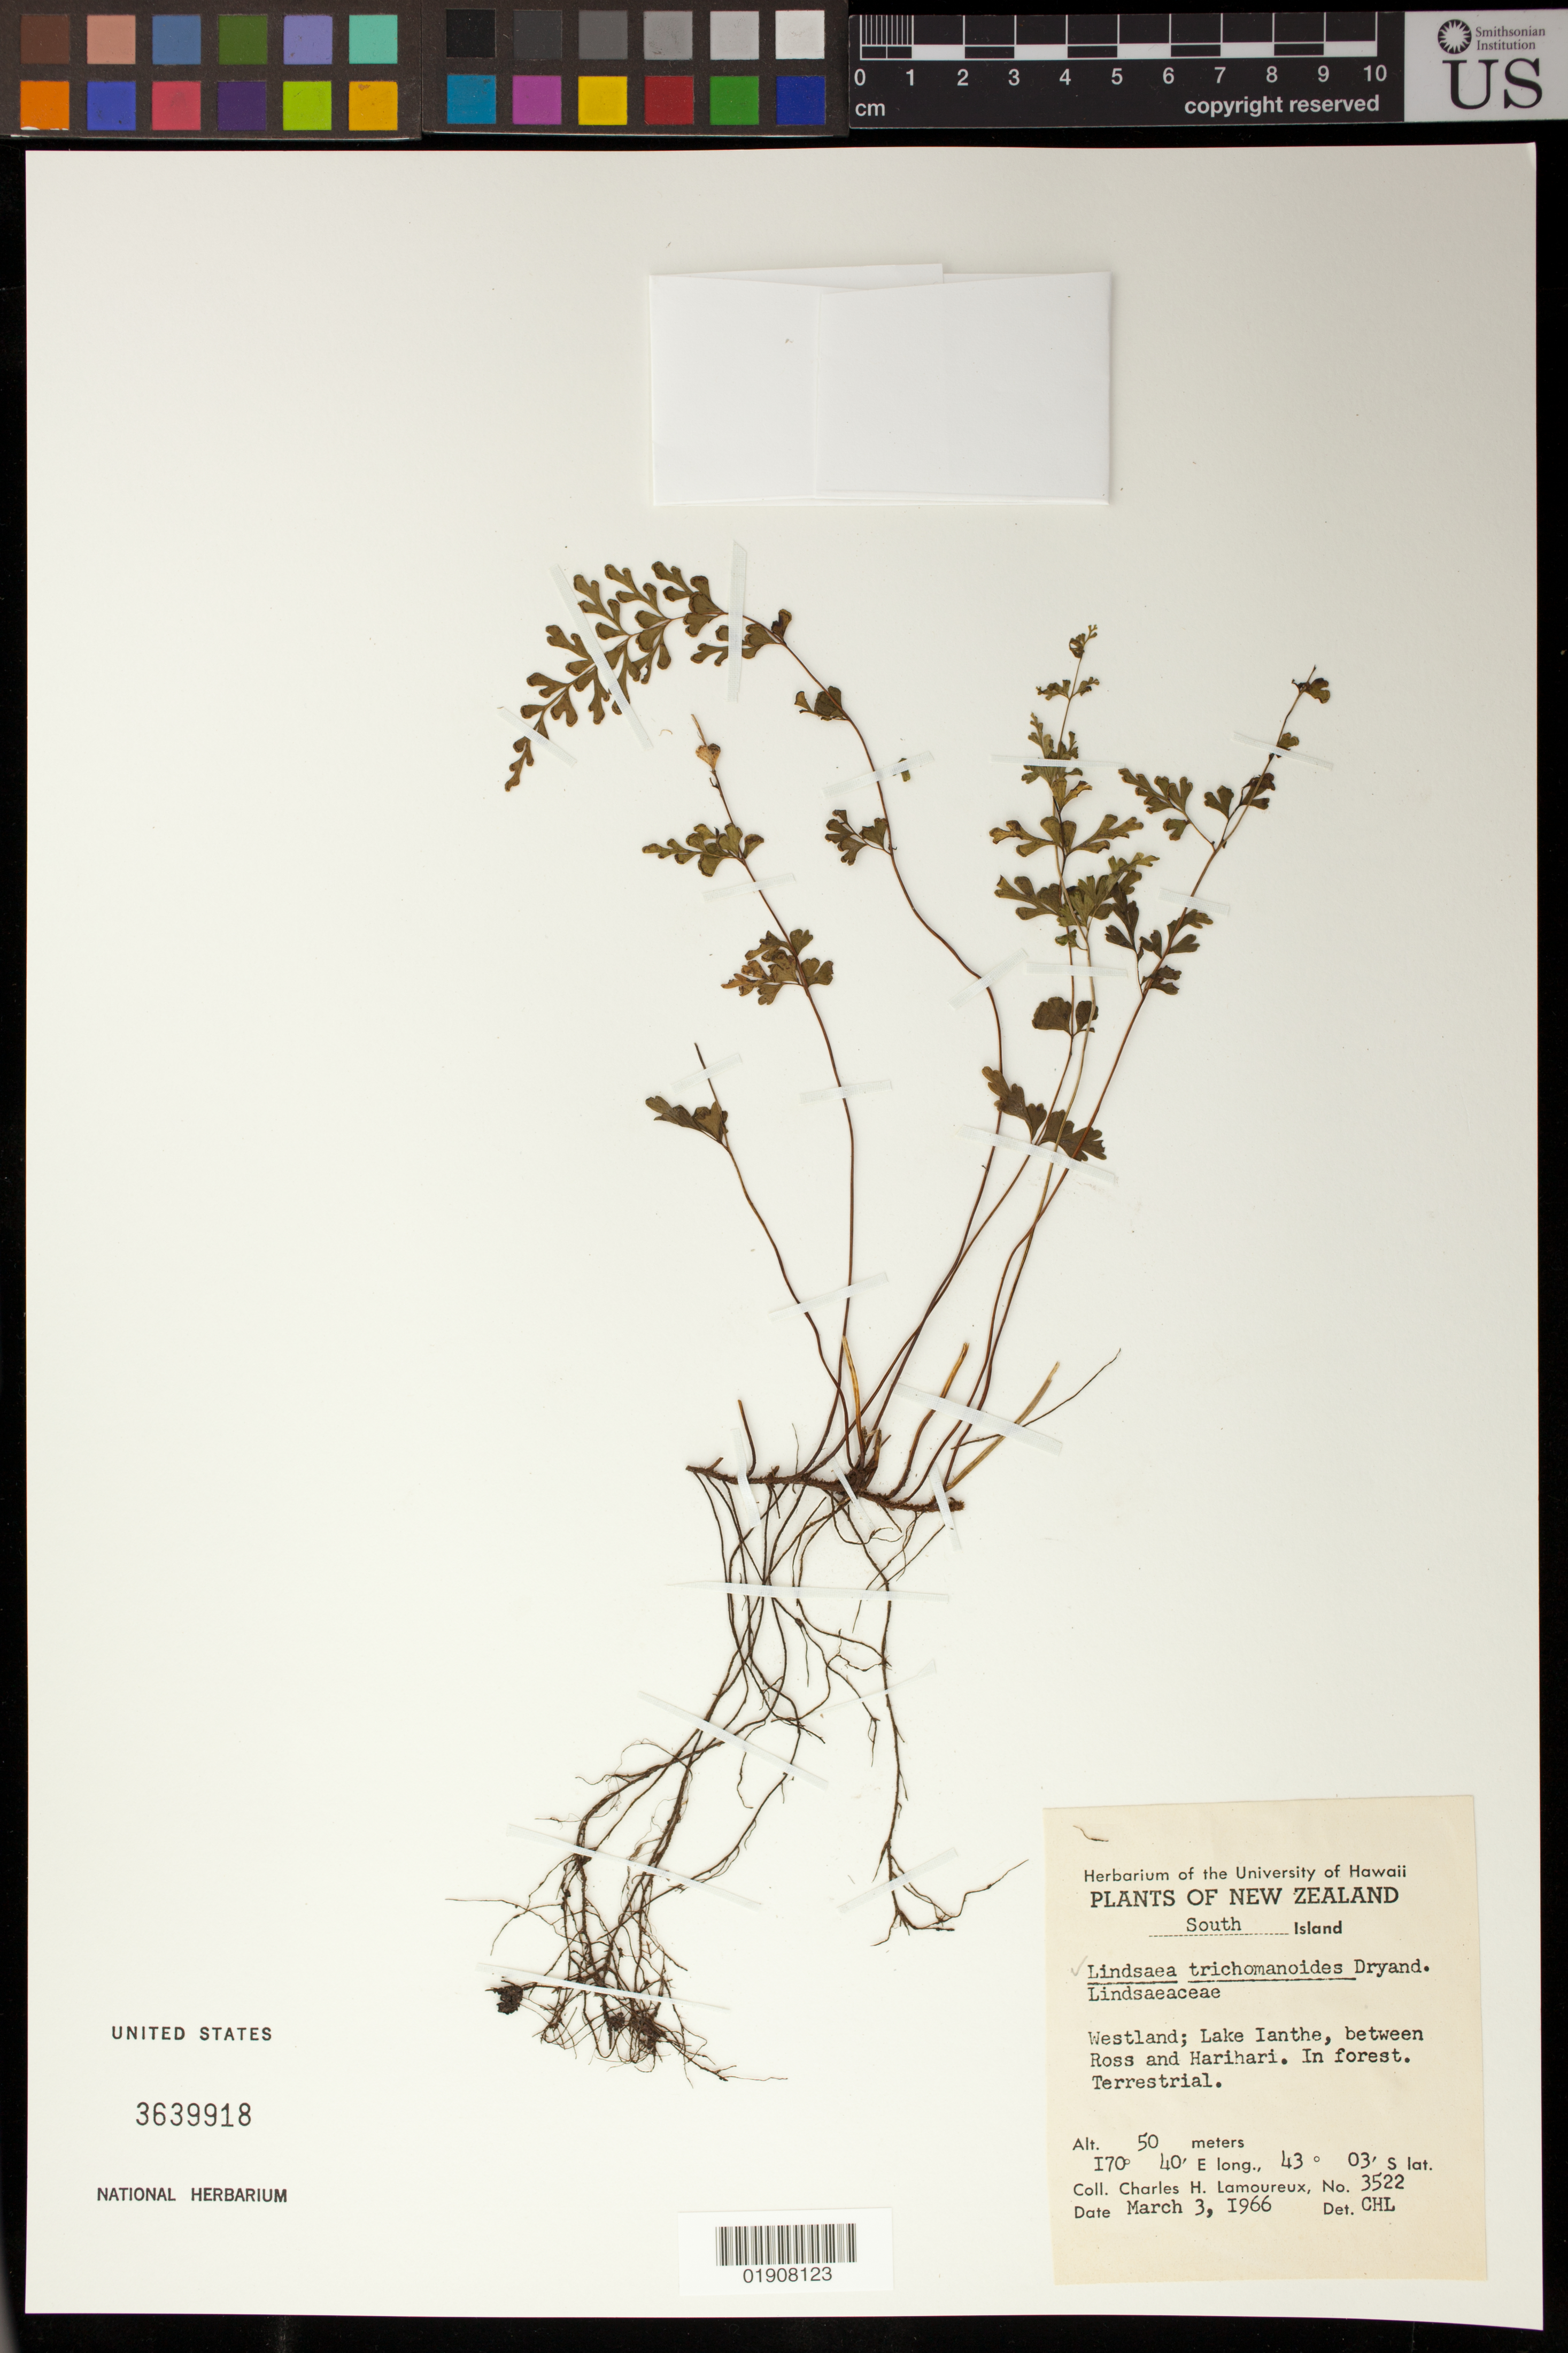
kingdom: Plantae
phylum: Tracheophyta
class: Polypodiopsida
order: Polypodiales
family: Lindsaeaceae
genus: Lindsaea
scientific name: Lindsaea trichomanoides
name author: Dryand.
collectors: C. H. Lamoureux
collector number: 3522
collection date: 1966-03-03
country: New Zealand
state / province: West Coast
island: South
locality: South Island. Westland; Lake Ianthe, between Ross and Harihari.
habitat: In forest.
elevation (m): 50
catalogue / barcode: US 3639918